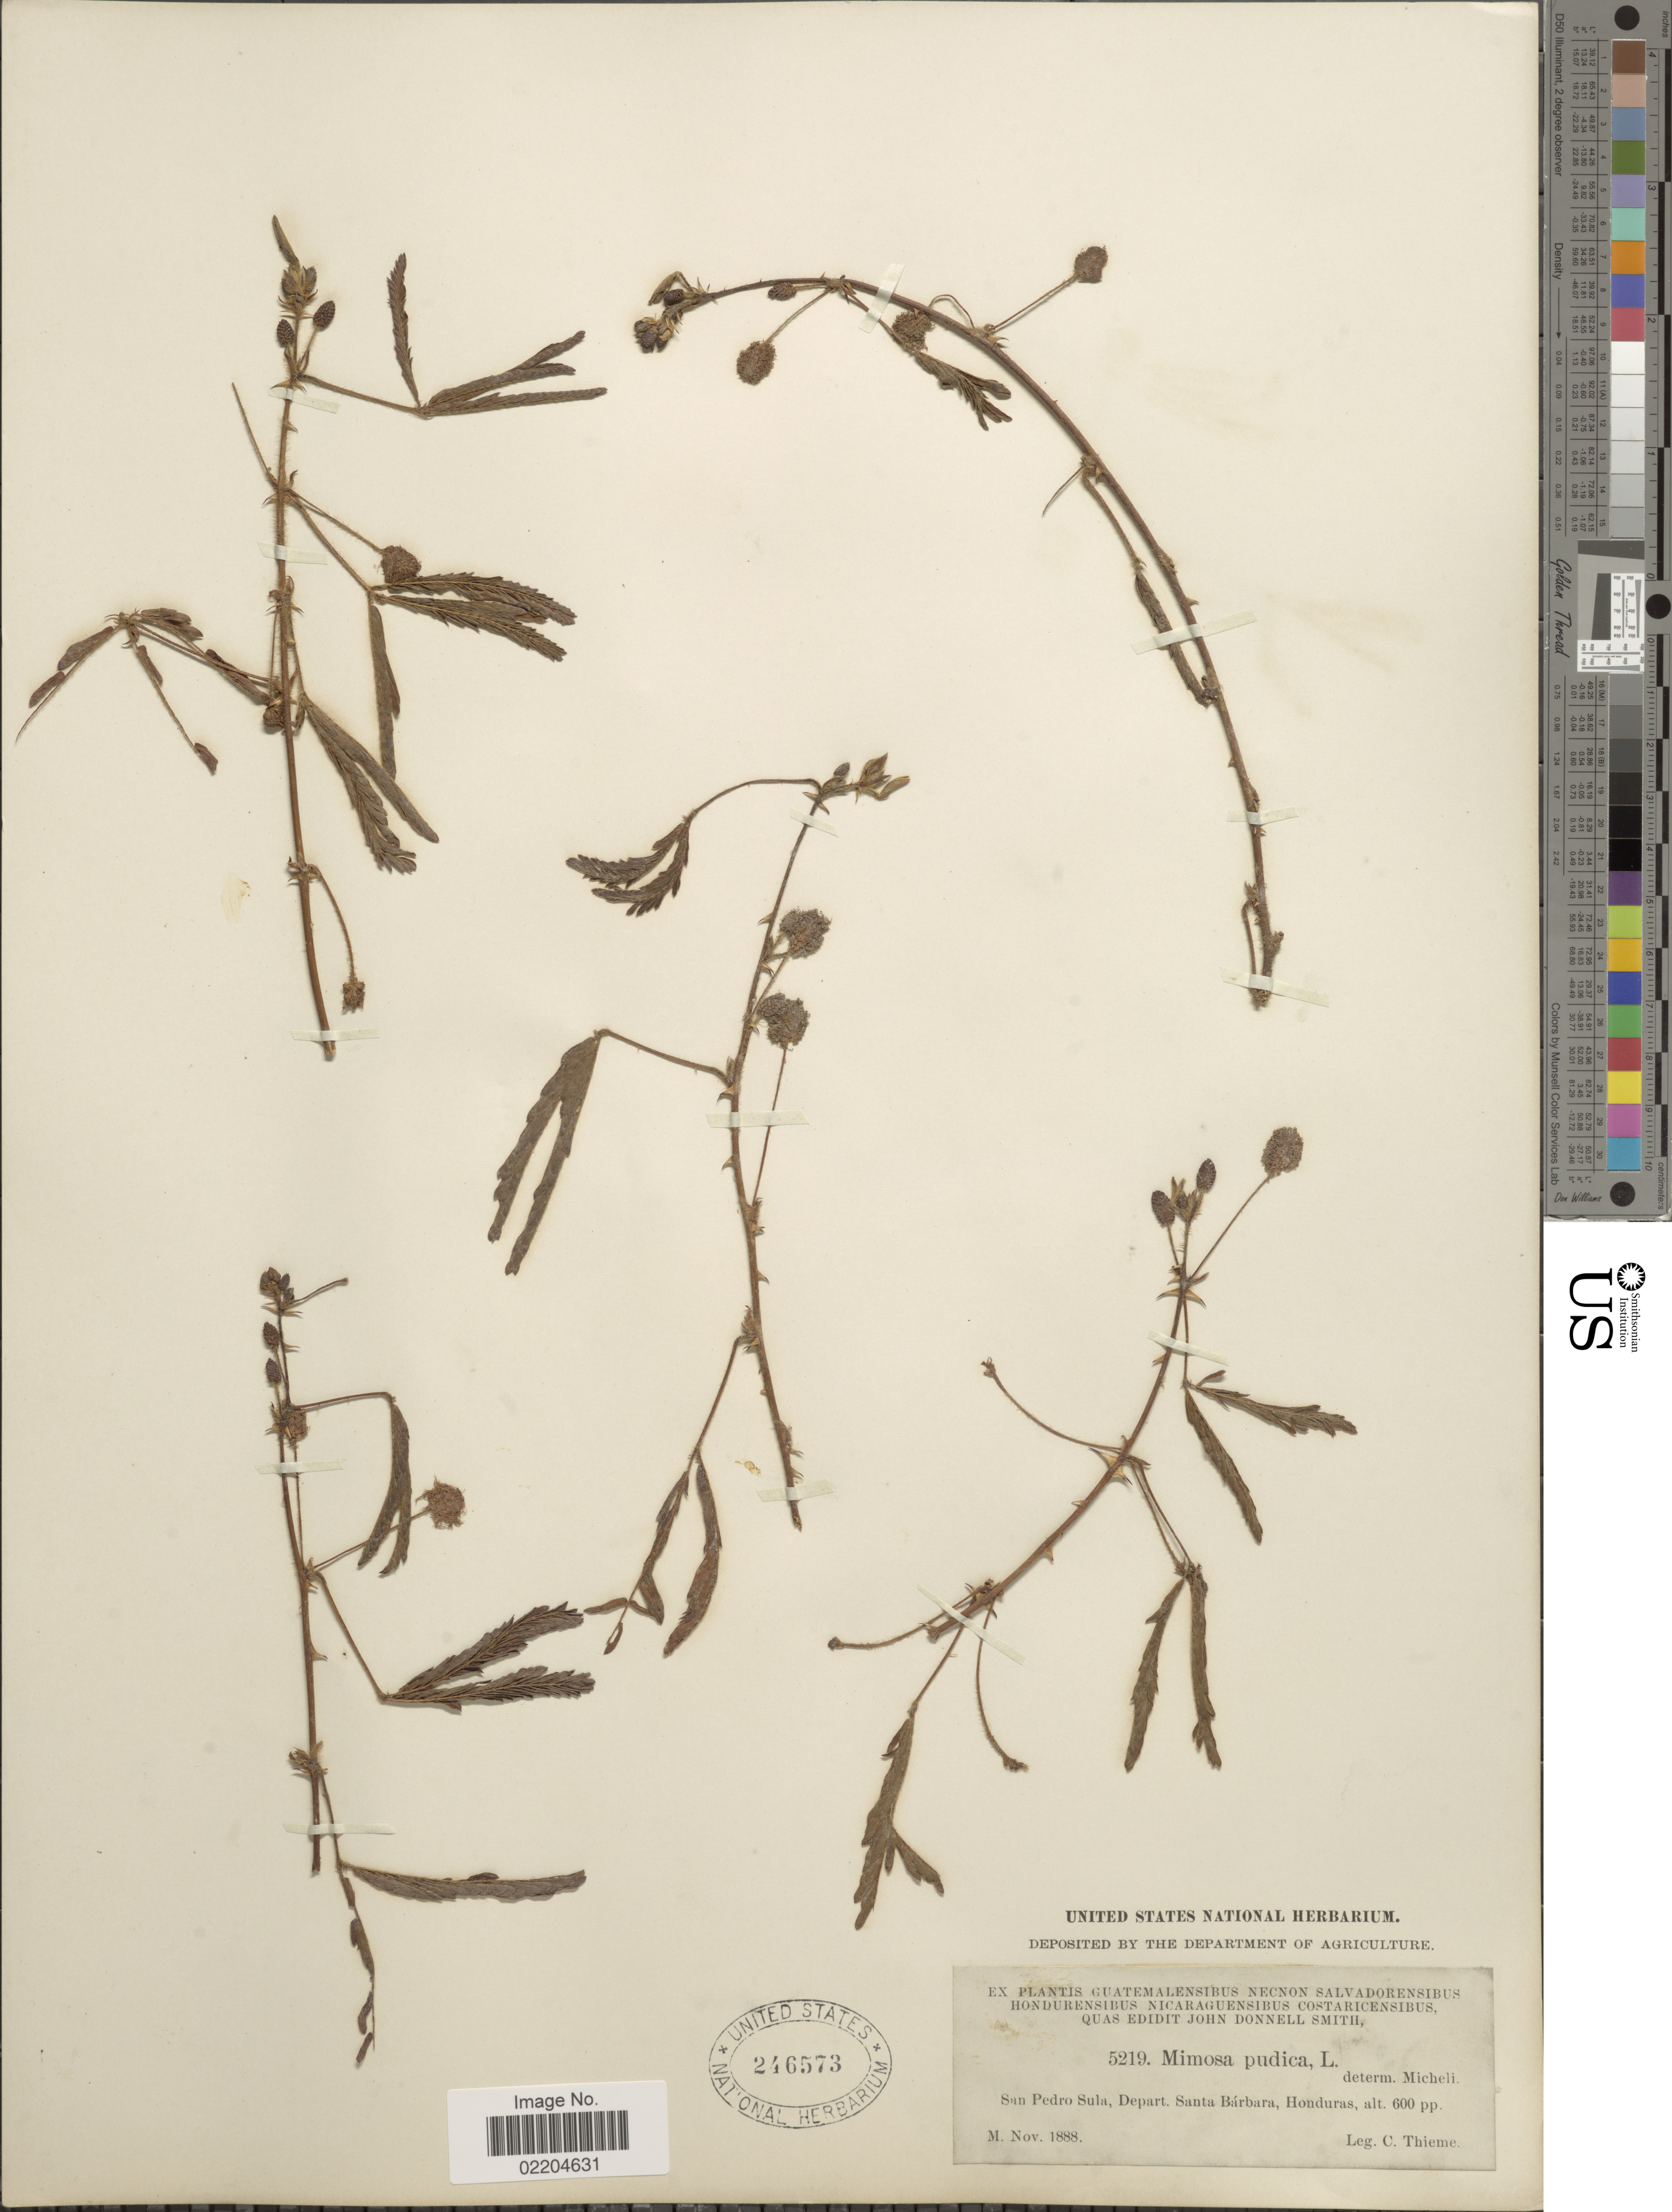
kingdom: Plantae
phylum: Tracheophyta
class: Magnoliopsida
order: Fabales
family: Fabaceae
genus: Mimosa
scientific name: Mimosa pudica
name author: L.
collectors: C. Thieme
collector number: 5219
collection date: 1888-11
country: Honduras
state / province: Santa Bárbara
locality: San Pedro Sula, Depart. Santa Barbara, Honduras.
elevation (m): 183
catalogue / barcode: US 246573